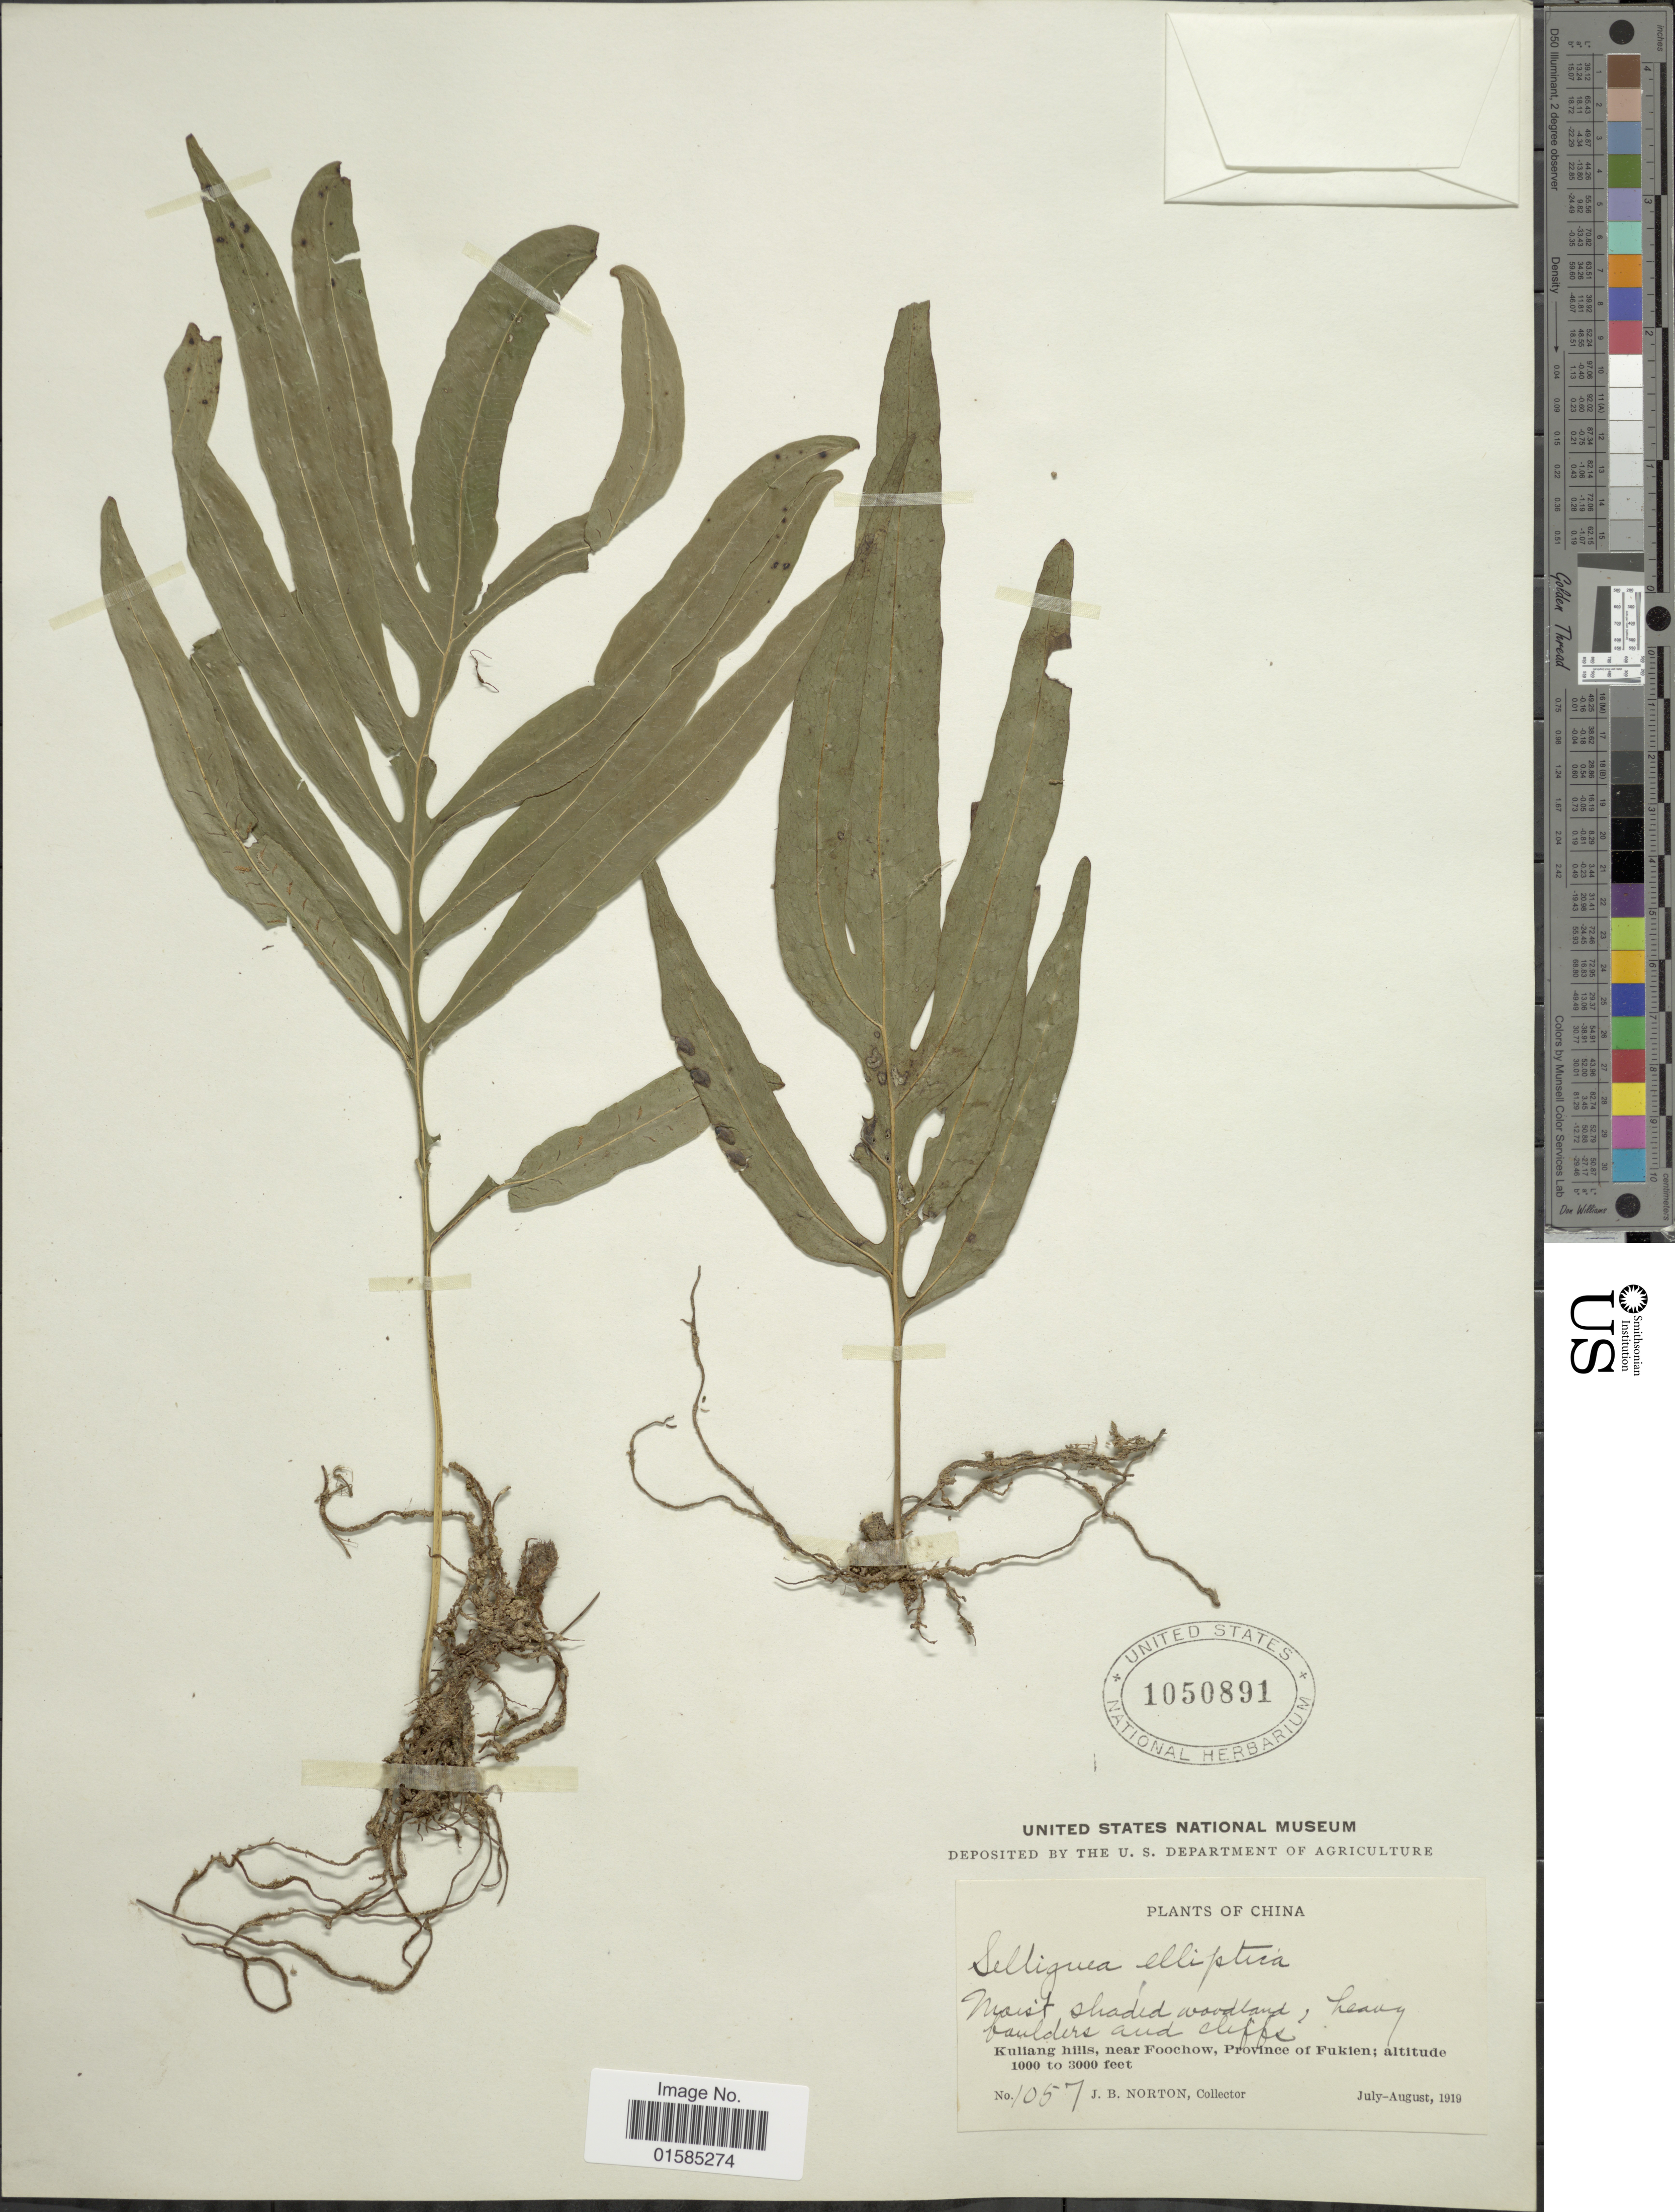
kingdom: Plantae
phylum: Tracheophyta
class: Polypodiopsida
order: Polypodiales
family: Polypodiaceae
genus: Leptochilus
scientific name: Leptochilus ellipticus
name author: (Thunb.) Noot.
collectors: J. B. Norton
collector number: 1057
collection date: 1919-07/1919-08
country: China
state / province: Fujian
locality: China, Kulliang hills, near Foochow, Province of Fukien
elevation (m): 305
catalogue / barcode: US 1050891